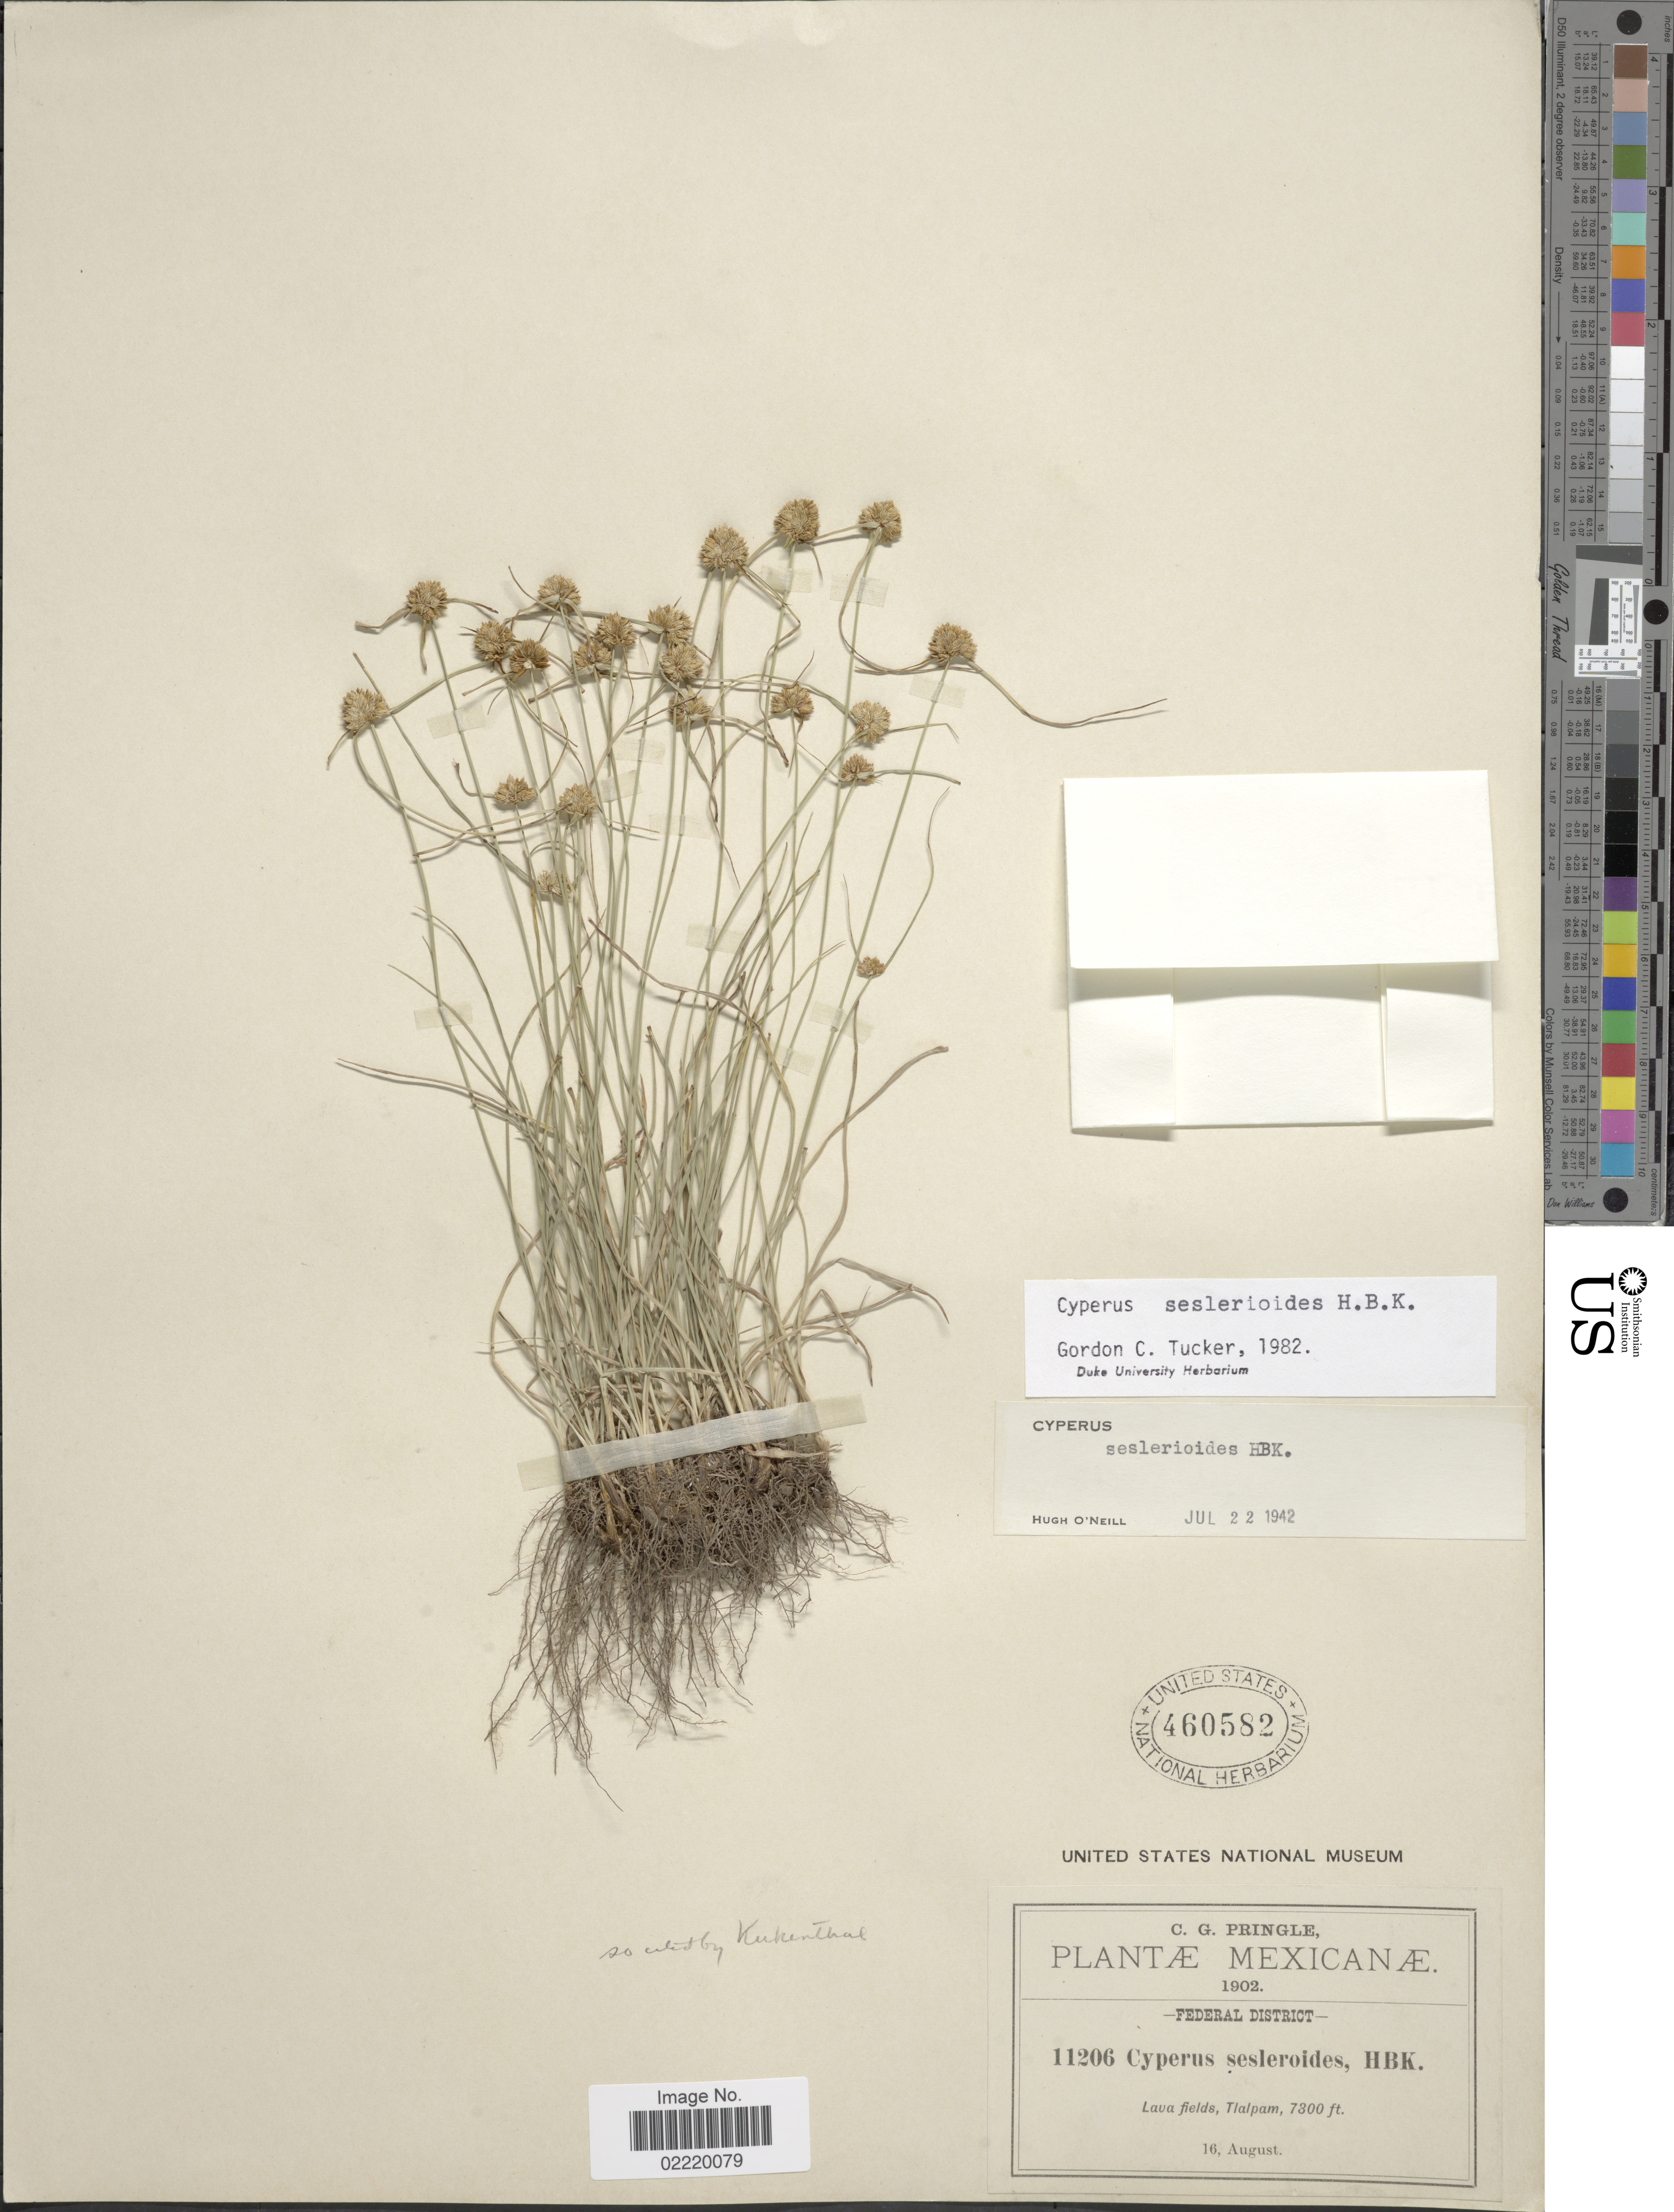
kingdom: Plantae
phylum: Tracheophyta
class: Liliopsida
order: Poales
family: Cyperaceae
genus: Cyperus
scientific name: Cyperus seslerioides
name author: Kunth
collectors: C. G. Pringle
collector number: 11206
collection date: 1902-08-16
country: Mexico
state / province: Distrito Federal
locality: Lava fields, Tlalpam.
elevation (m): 2225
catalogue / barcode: US 460582